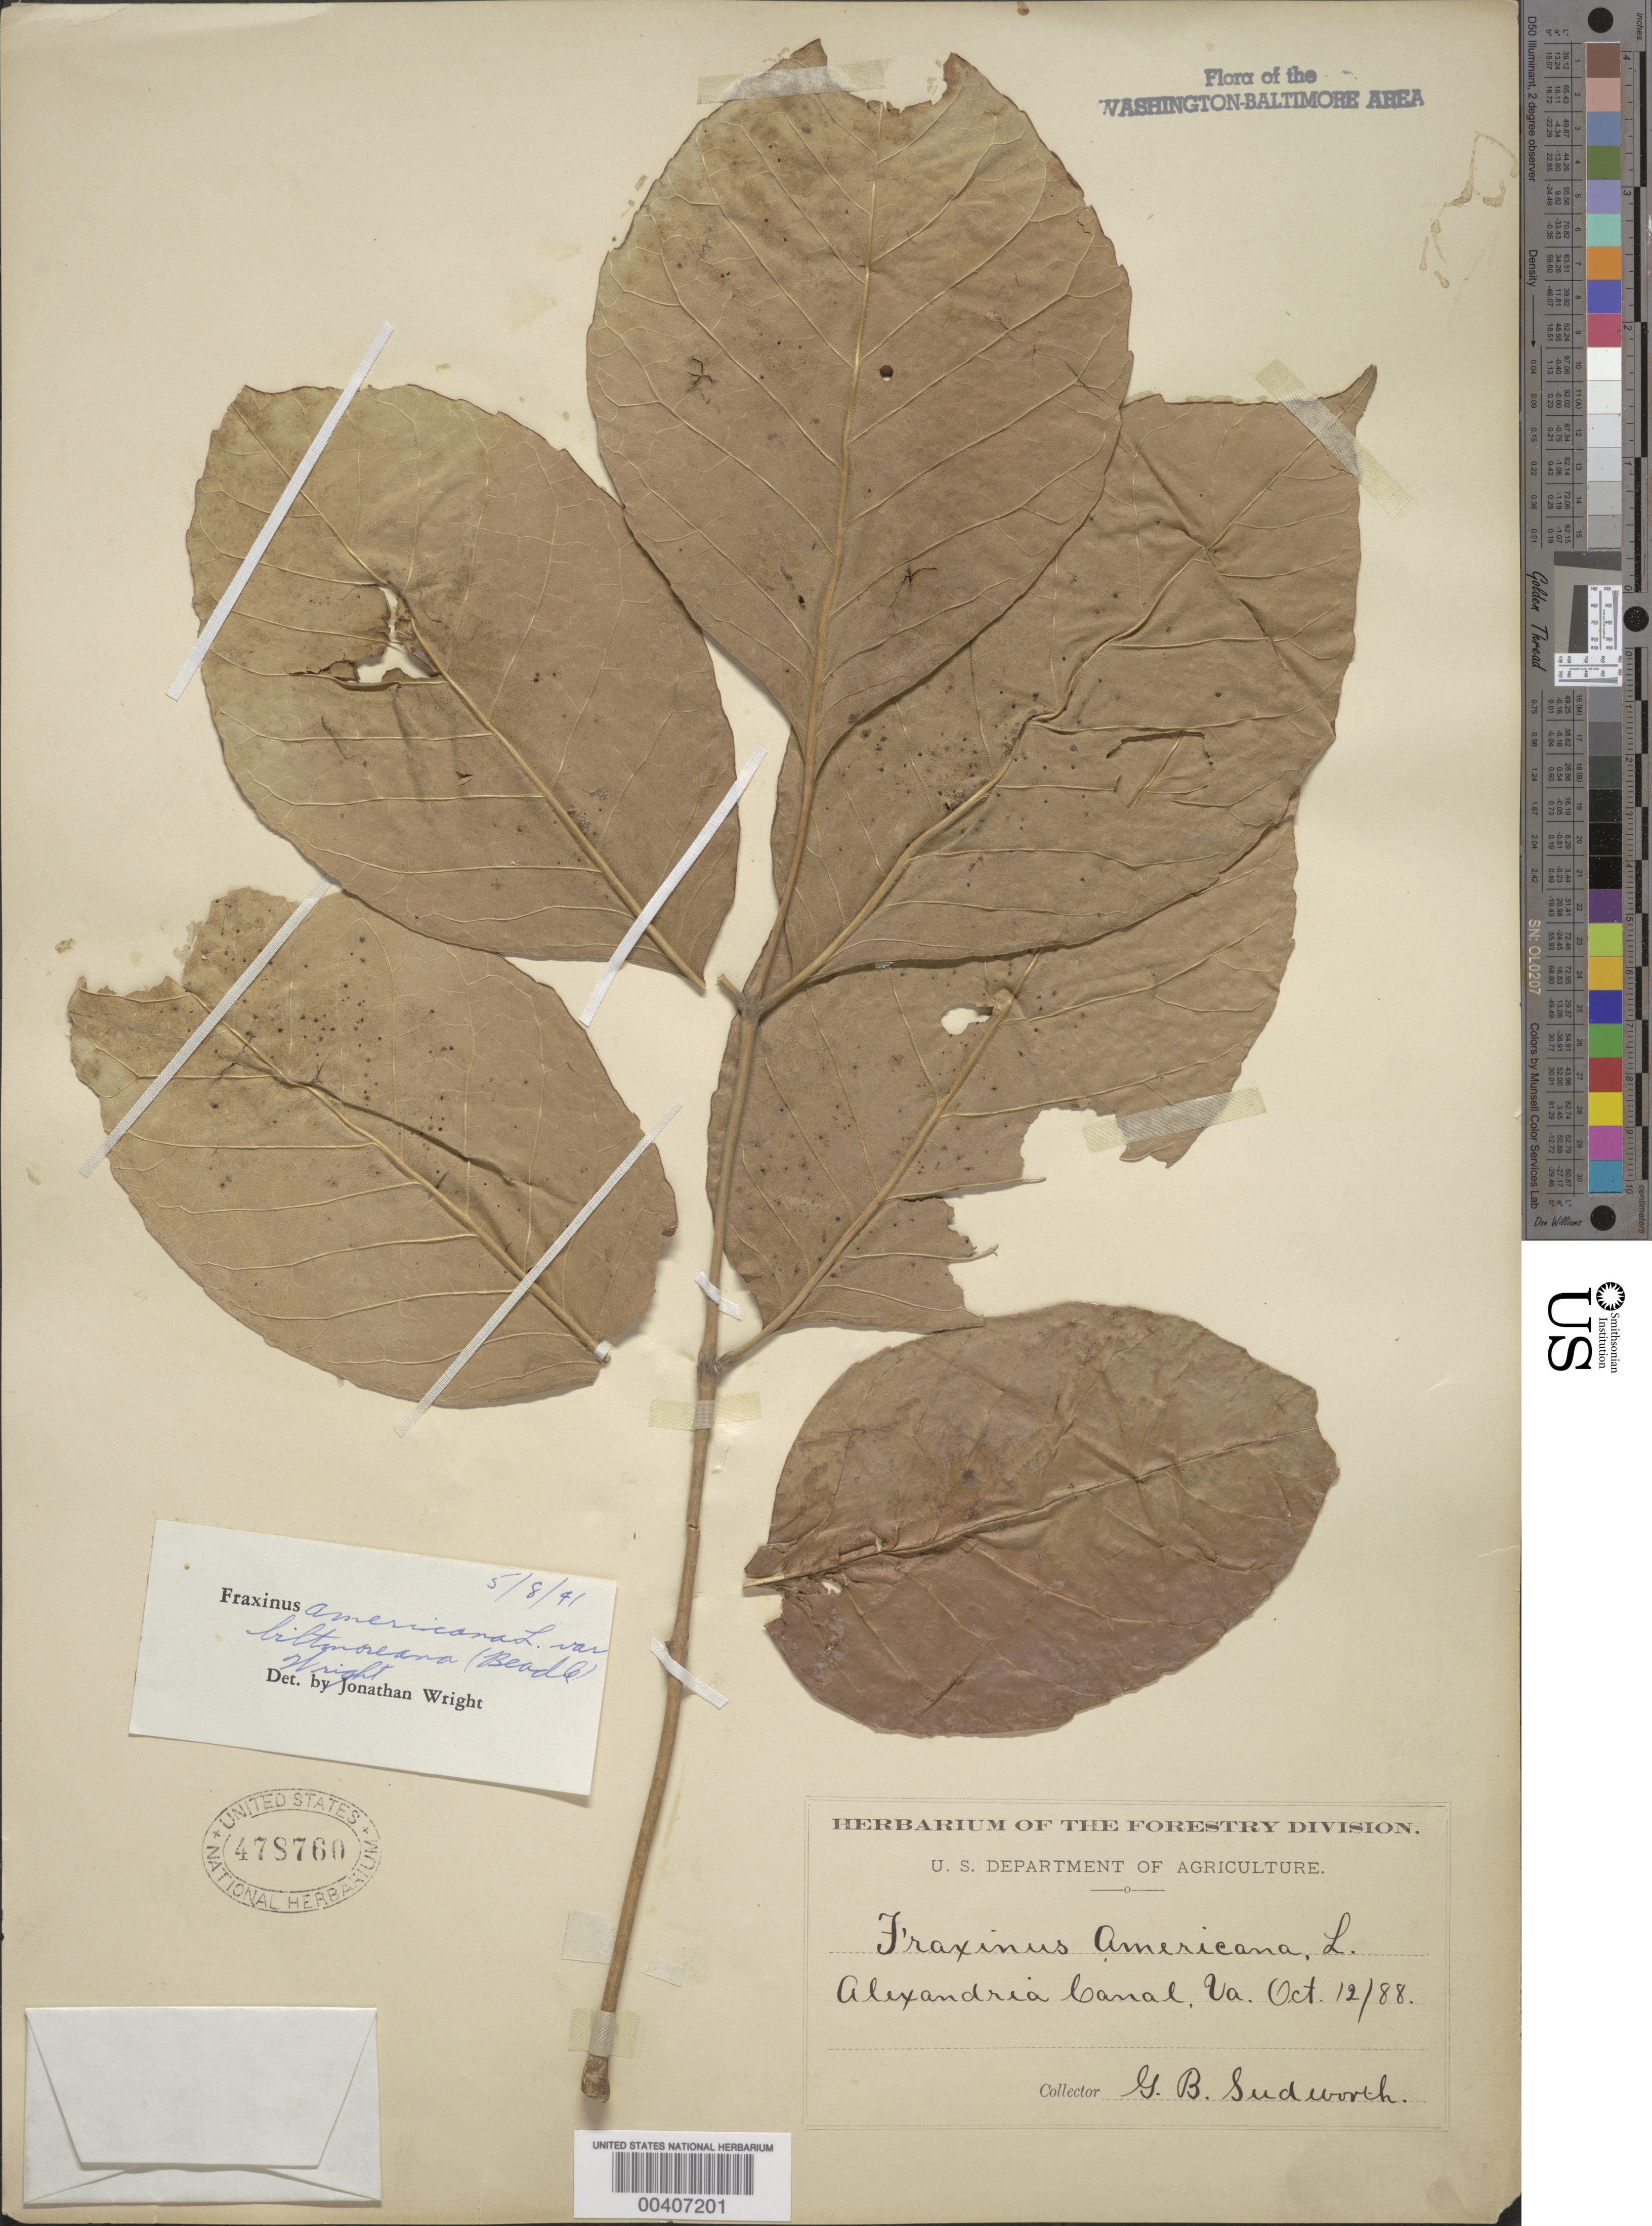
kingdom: Plantae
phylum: Tracheophyta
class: Magnoliopsida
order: Lamiales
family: Oleaceae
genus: Fraxinus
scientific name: Fraxinus americana var. biltmoreana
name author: (Beadle) J.W. Wright ex Fernald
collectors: G. B. Sudworth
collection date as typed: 12 Oct 1888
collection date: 1888-10-12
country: United States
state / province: Virginia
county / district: City of Alexandria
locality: Alexandria Canal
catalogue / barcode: US 478760